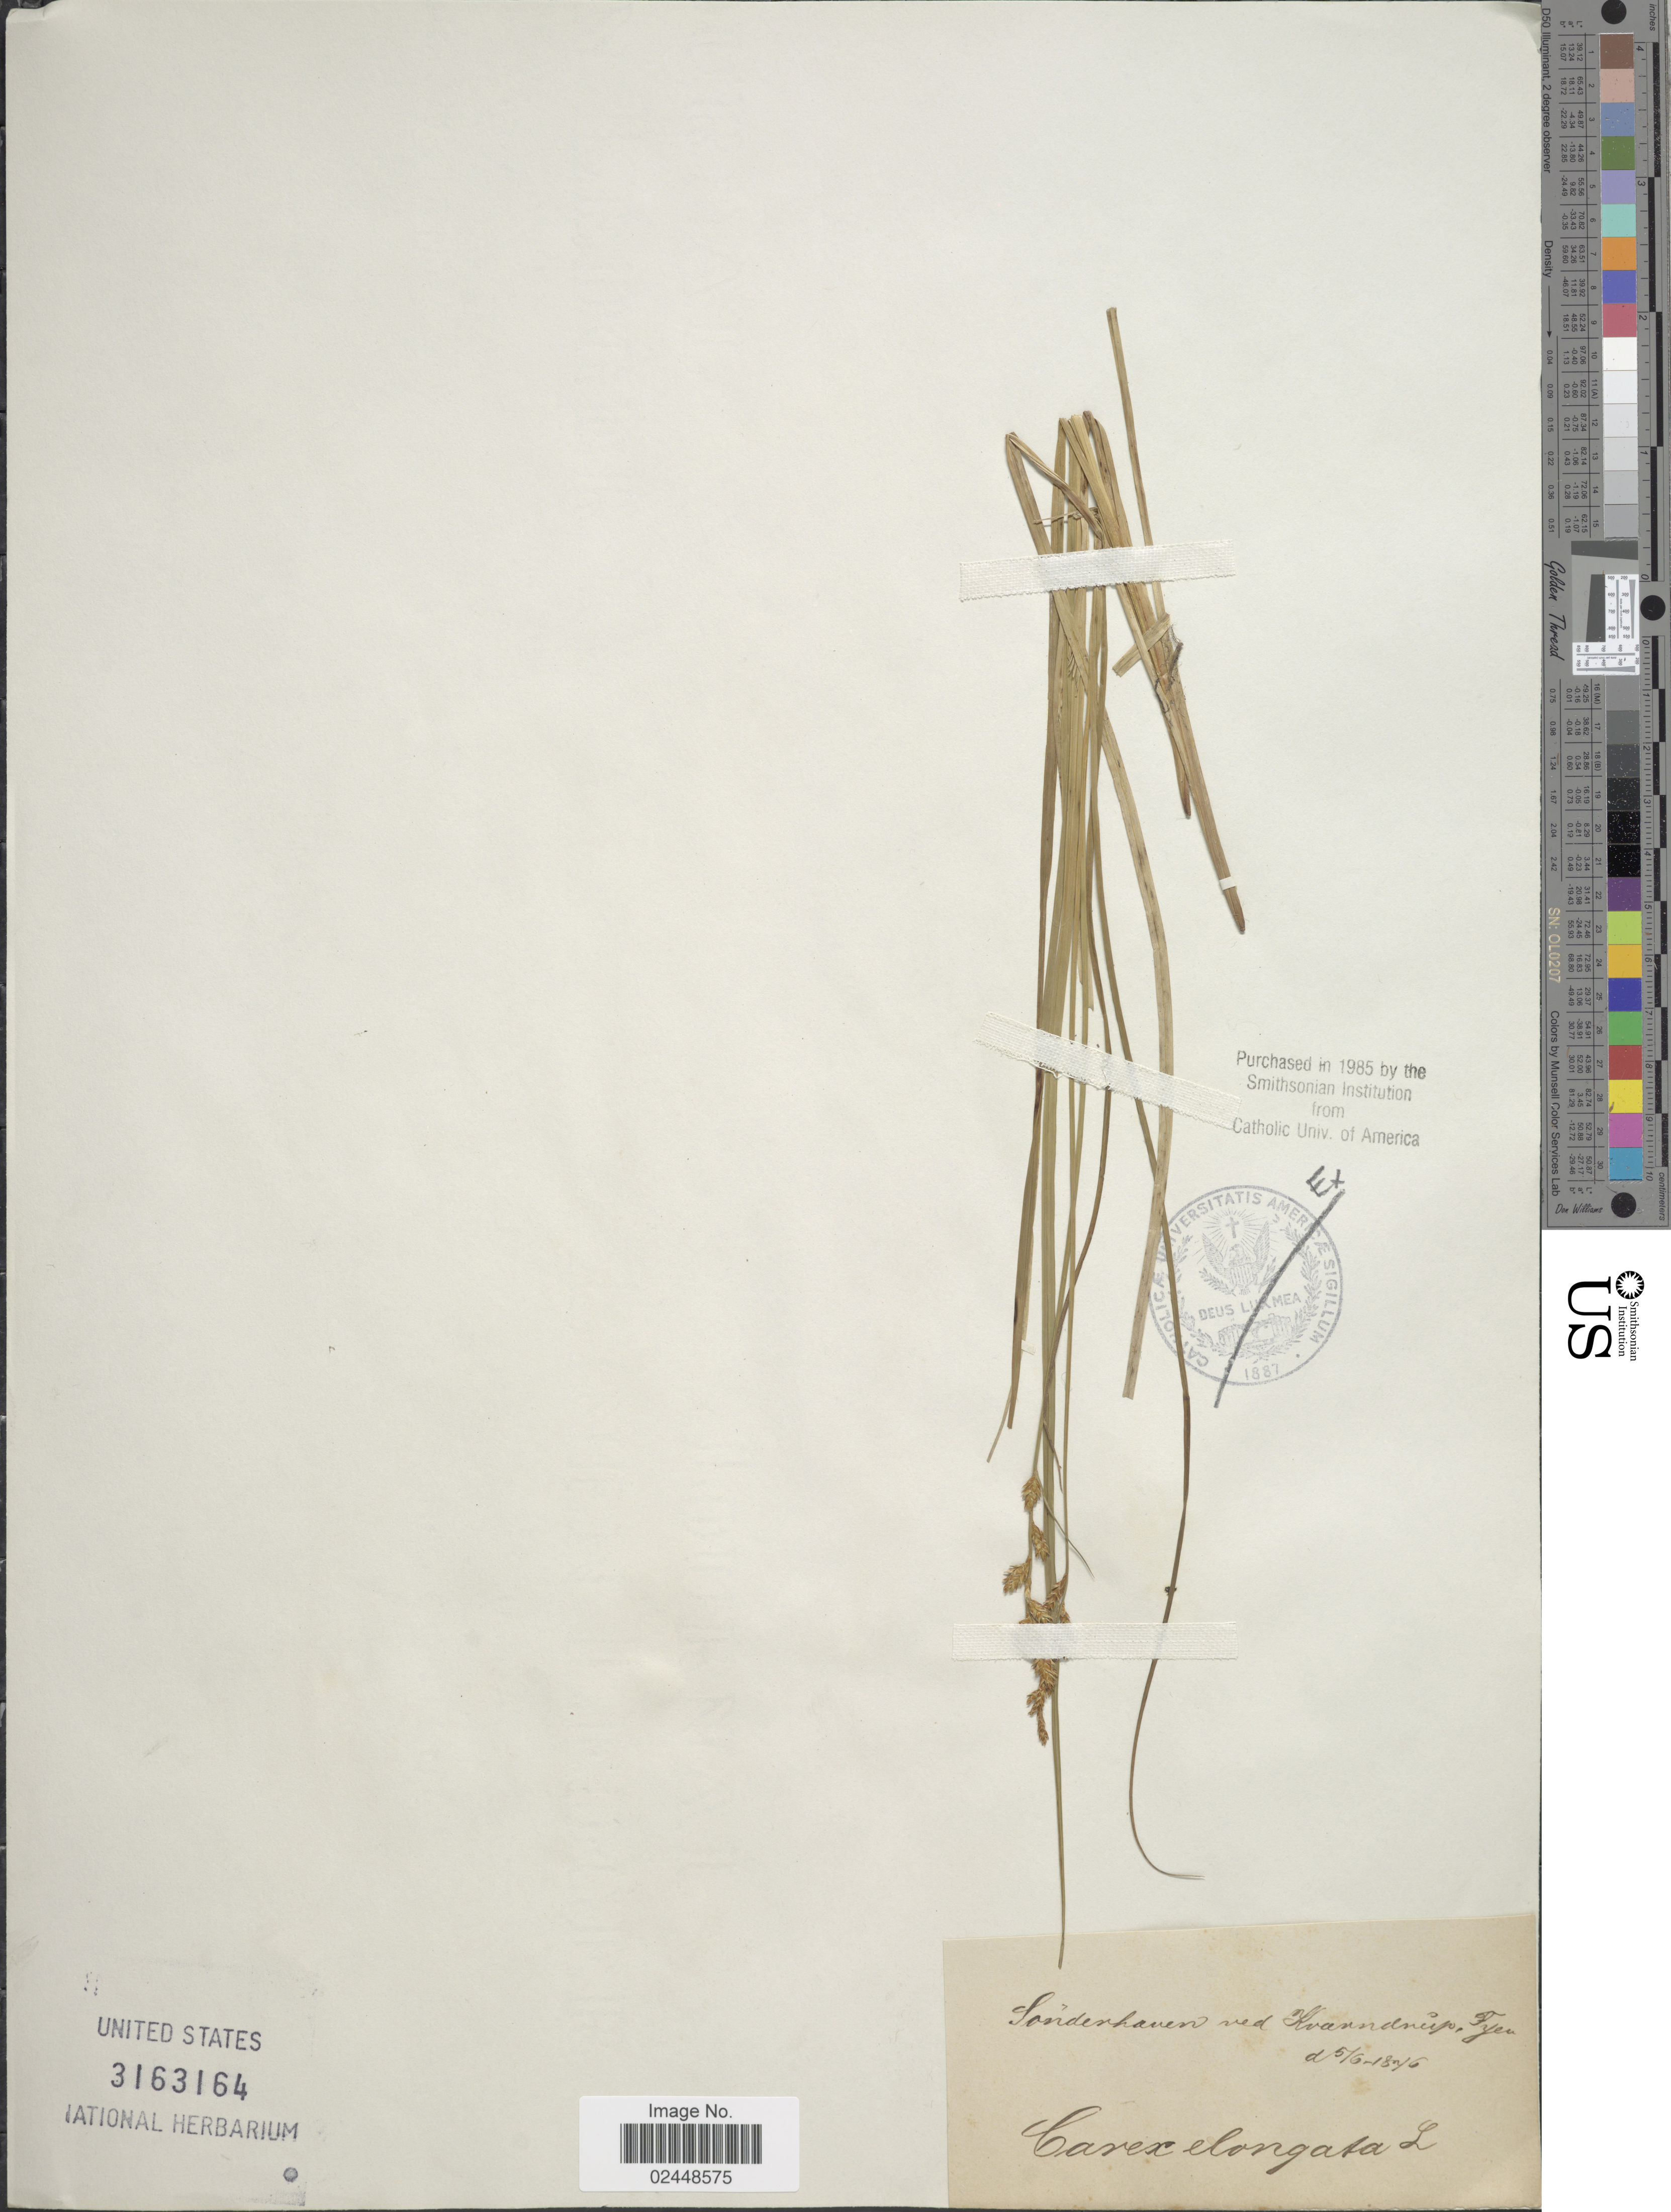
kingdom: Plantae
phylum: Tracheophyta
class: Liliopsida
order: Poales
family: Cyperaceae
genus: Carex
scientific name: Carex elongata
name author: L.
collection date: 1876-06-05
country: Denmark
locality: Sonderhaven ved Kværndrup, Fyen.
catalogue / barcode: US 3163164